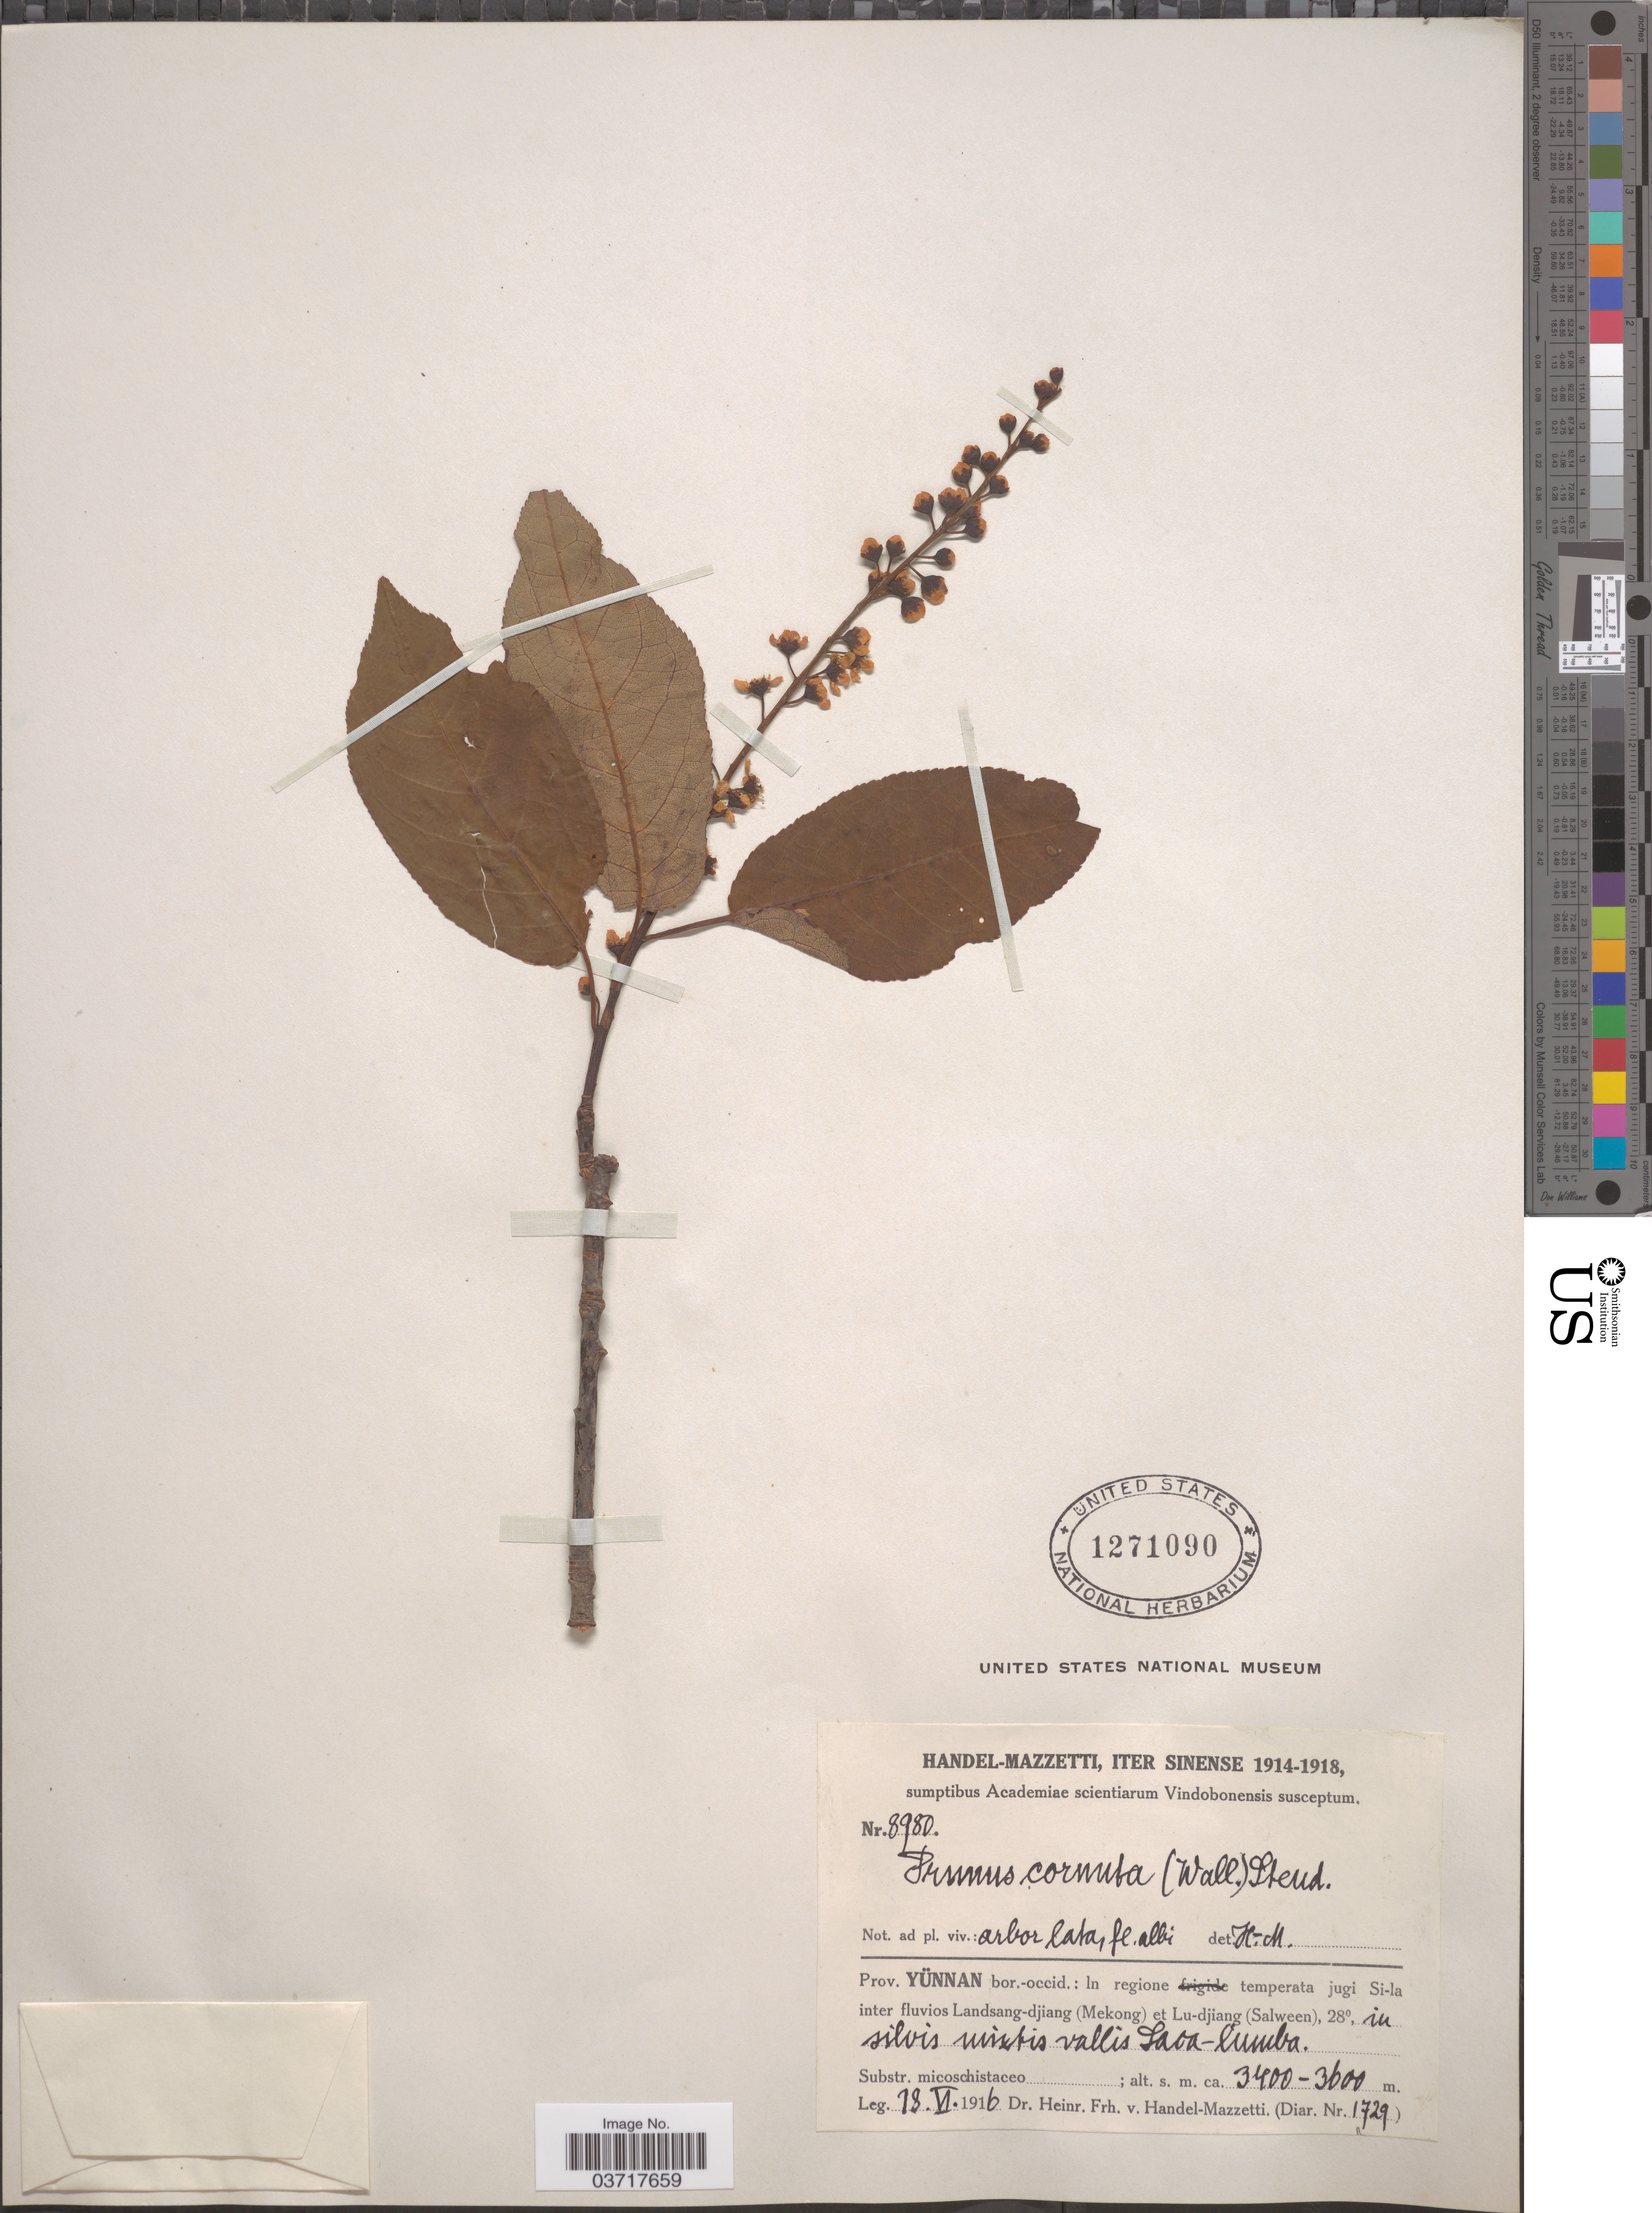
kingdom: Plantae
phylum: Tracheophyta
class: Magnoliopsida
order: Rosales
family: Rosaceae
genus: Prunus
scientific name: Prunus cornuta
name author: (Wall. ex Royle) Steud.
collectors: H. Handel-Mazzetti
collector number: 8980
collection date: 1916-06-18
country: China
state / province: Yunnan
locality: Bor.-occid.: In regione temperata jugi Si-la inter fluvios Landsang-djiang (Mekong) et Lu-djiang (Salween), 28° in silvis rustis [interpreted] vallis Saba-lumba. Substr. micoschistaceo. [unsure placement]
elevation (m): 3400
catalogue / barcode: US 1271090